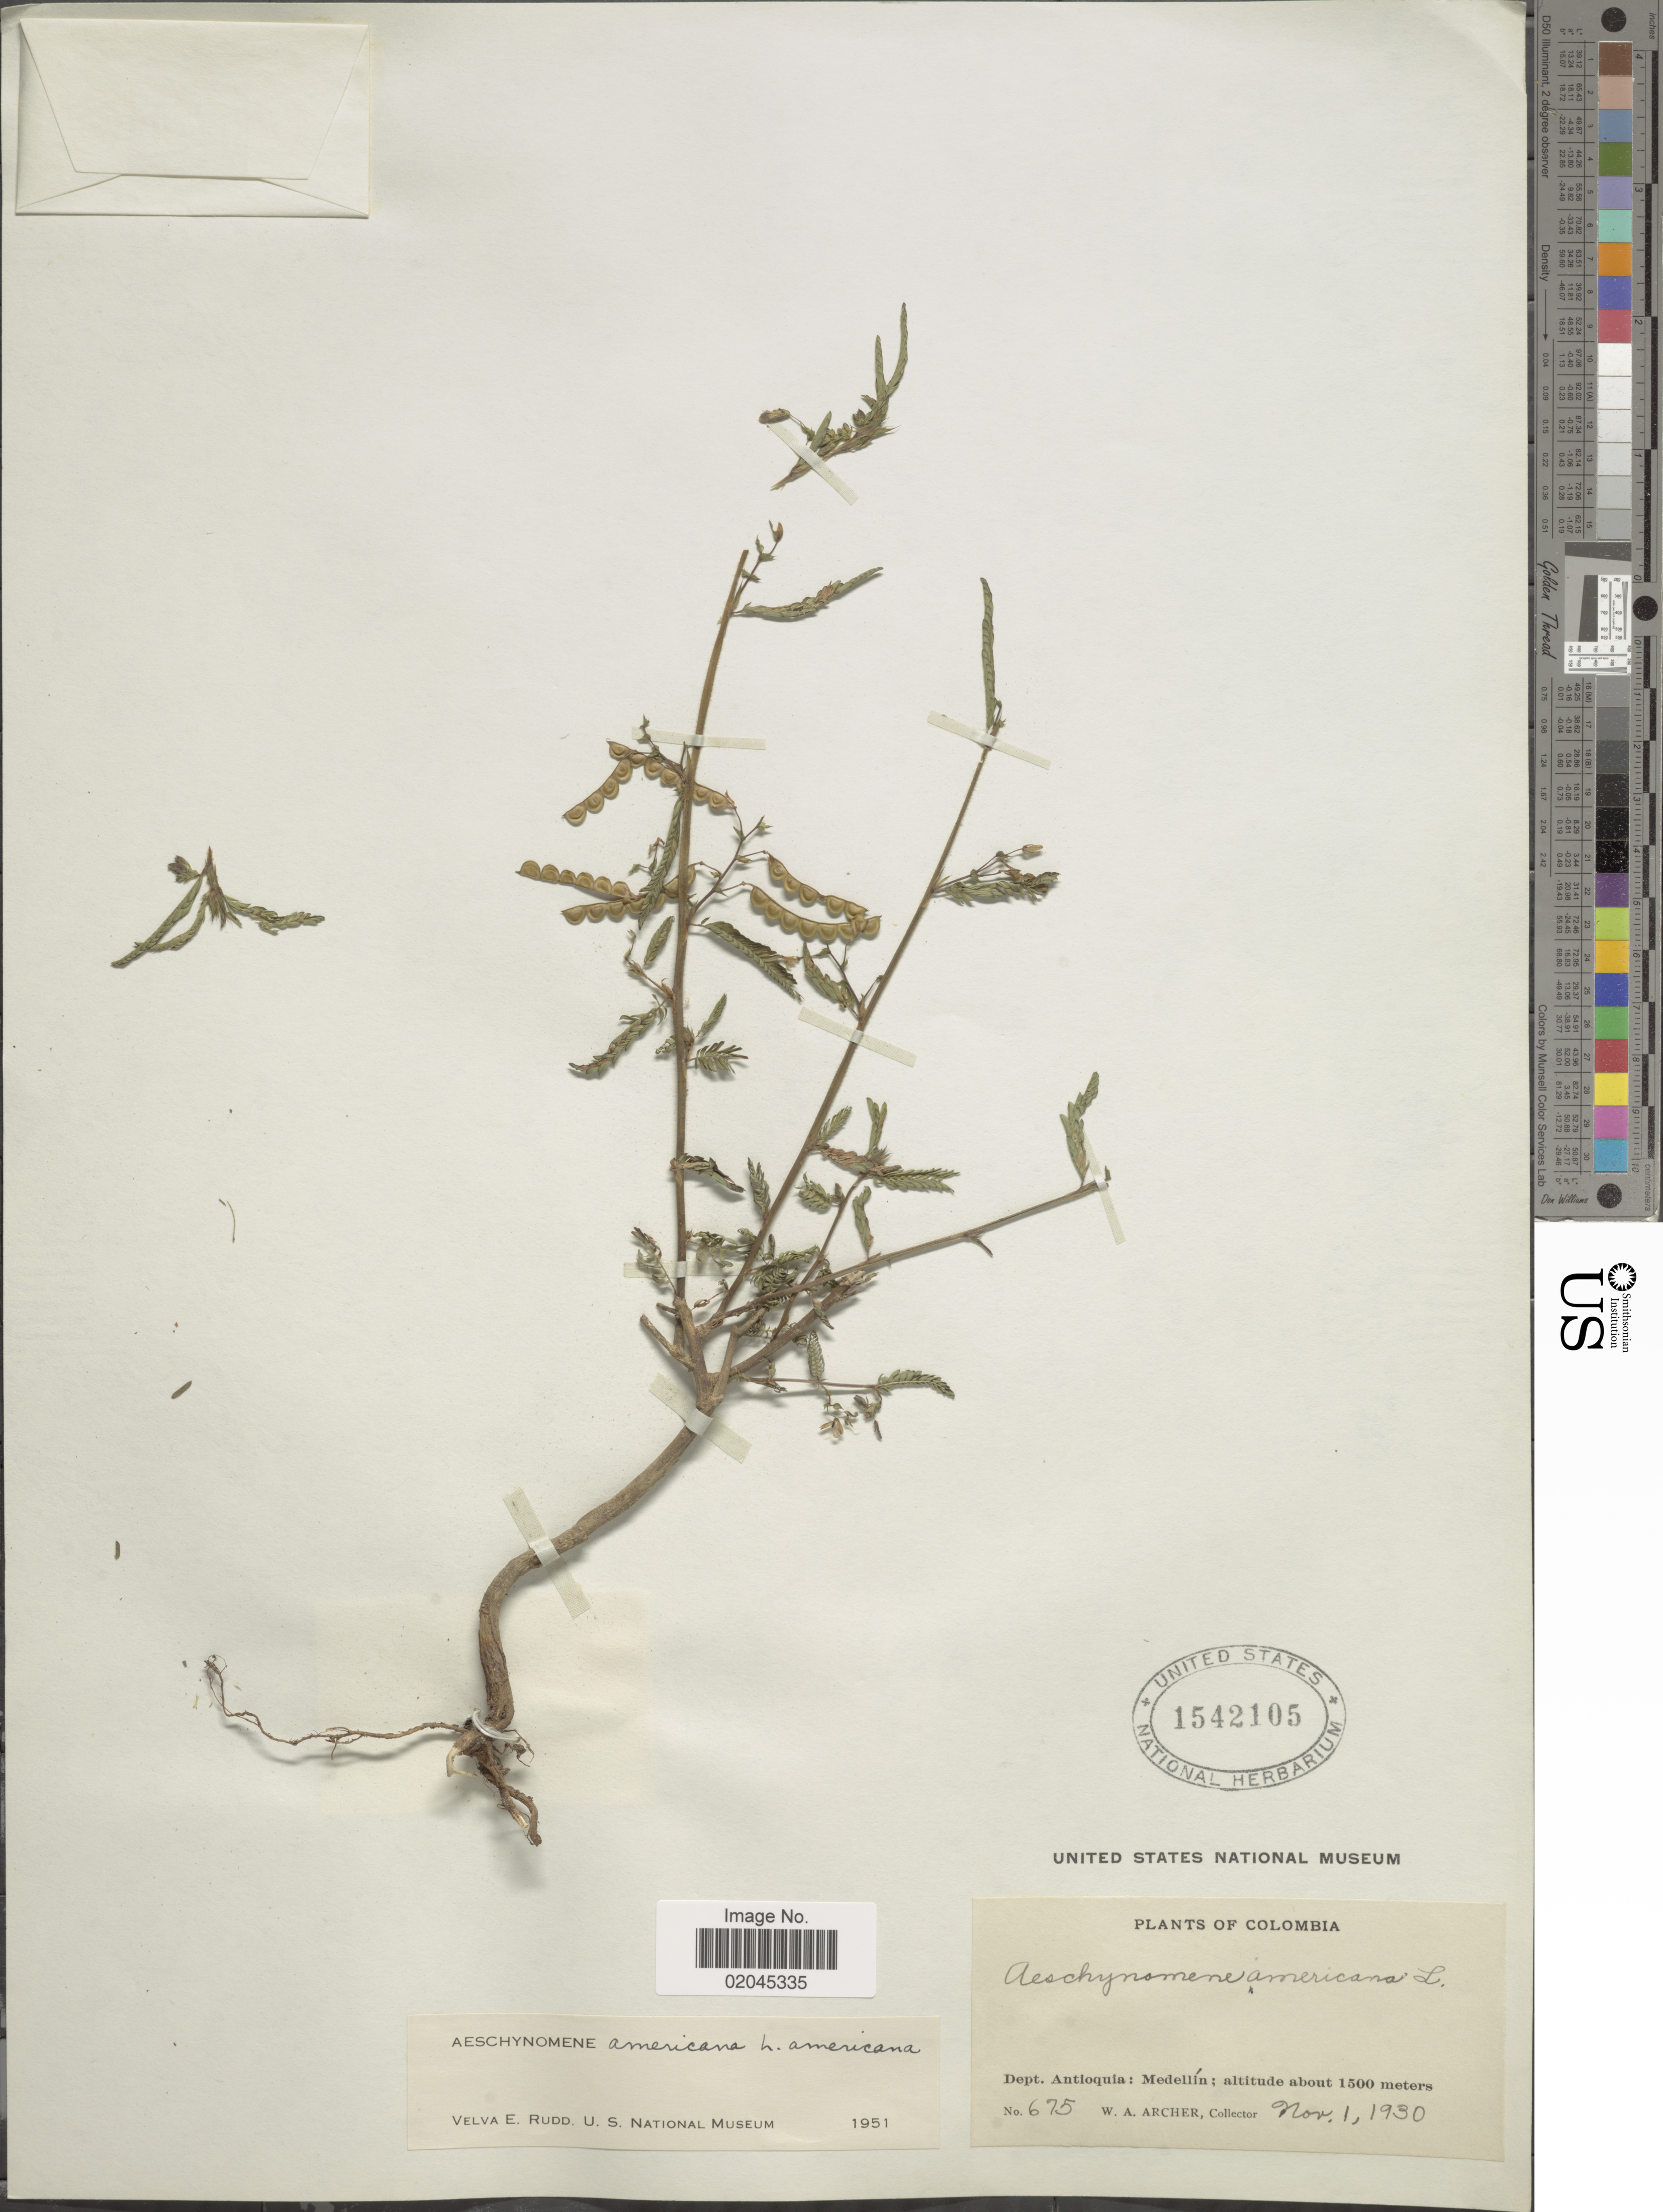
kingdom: Plantae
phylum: Tracheophyta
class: Magnoliopsida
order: Fabales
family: Fabaceae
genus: Aeschynomene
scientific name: Aeschynomene americana var. americana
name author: L.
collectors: W. A. Archer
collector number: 675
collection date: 1930-11-01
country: Colombia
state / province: Antioquia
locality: Dept. Antioquia: Medellin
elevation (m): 1500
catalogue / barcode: US 1542105